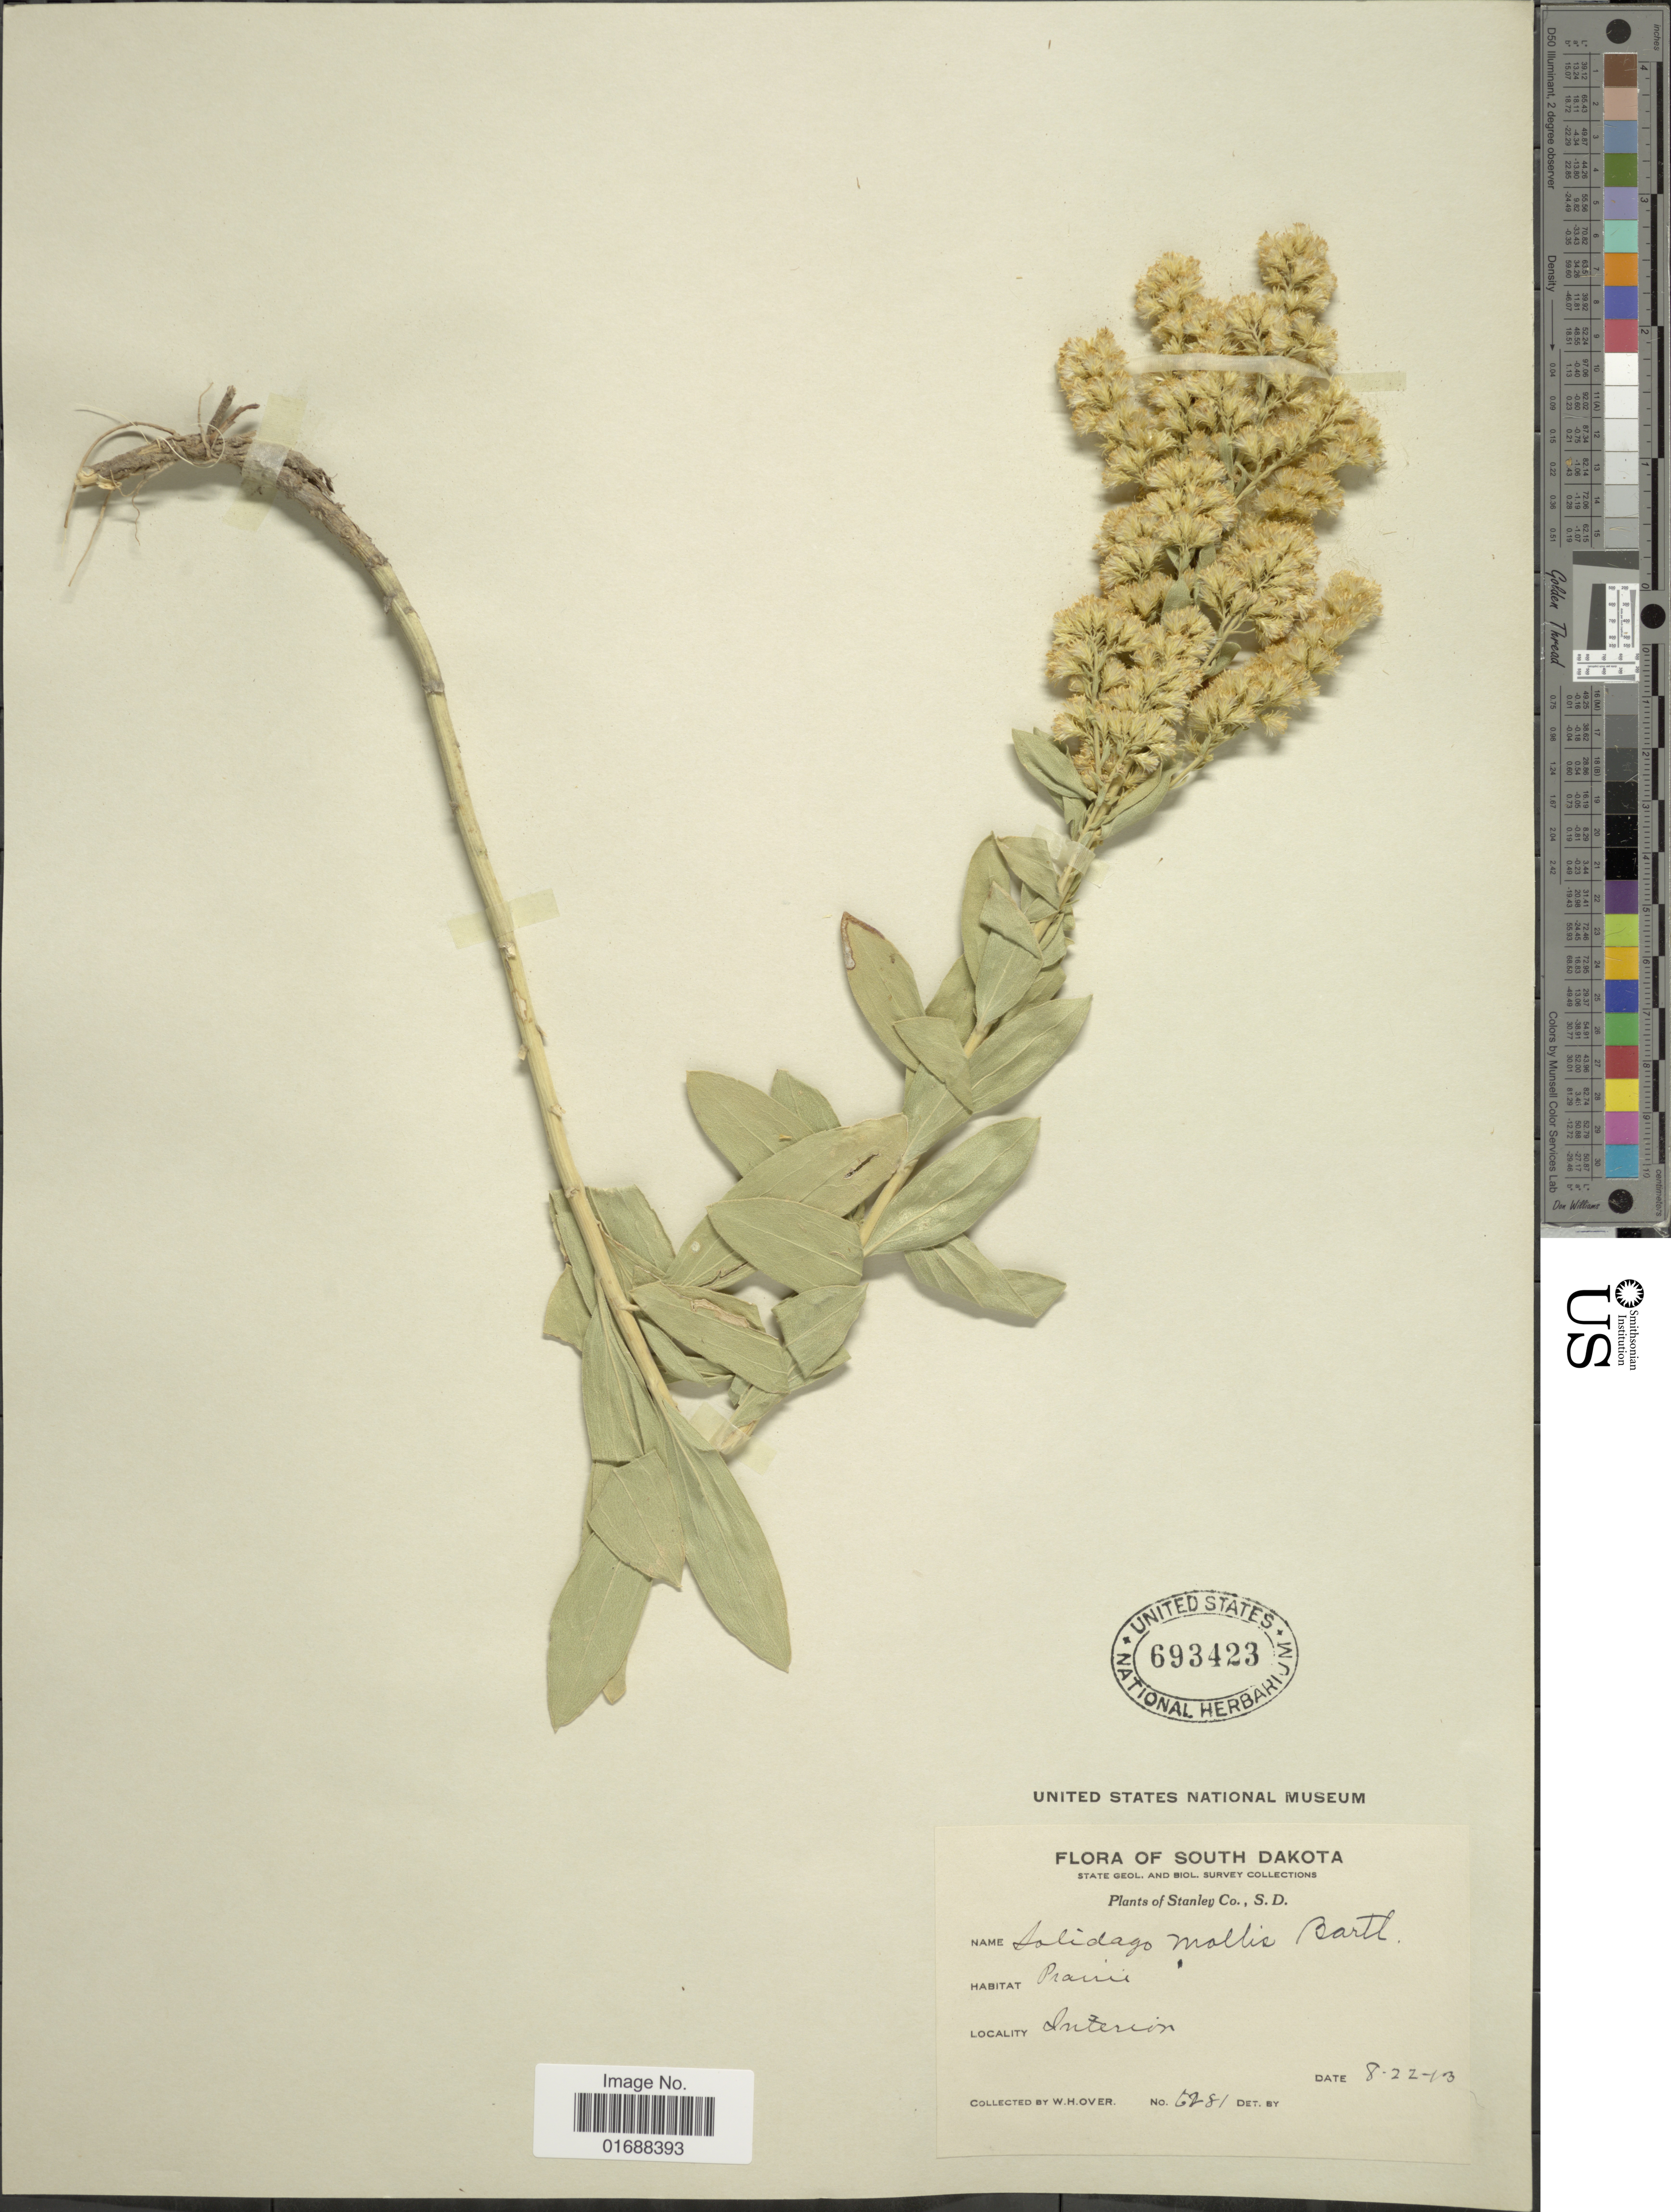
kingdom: Plantae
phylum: Tracheophyta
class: Magnoliopsida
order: Asterales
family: Asteraceae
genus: Solidago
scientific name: Solidago mollis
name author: Bartl.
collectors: W. Over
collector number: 6281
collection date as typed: Transcribed d/m/y: 22/8/13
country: United States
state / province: South Dakota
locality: Interior. Stanley Co., S.D.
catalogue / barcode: US 693423